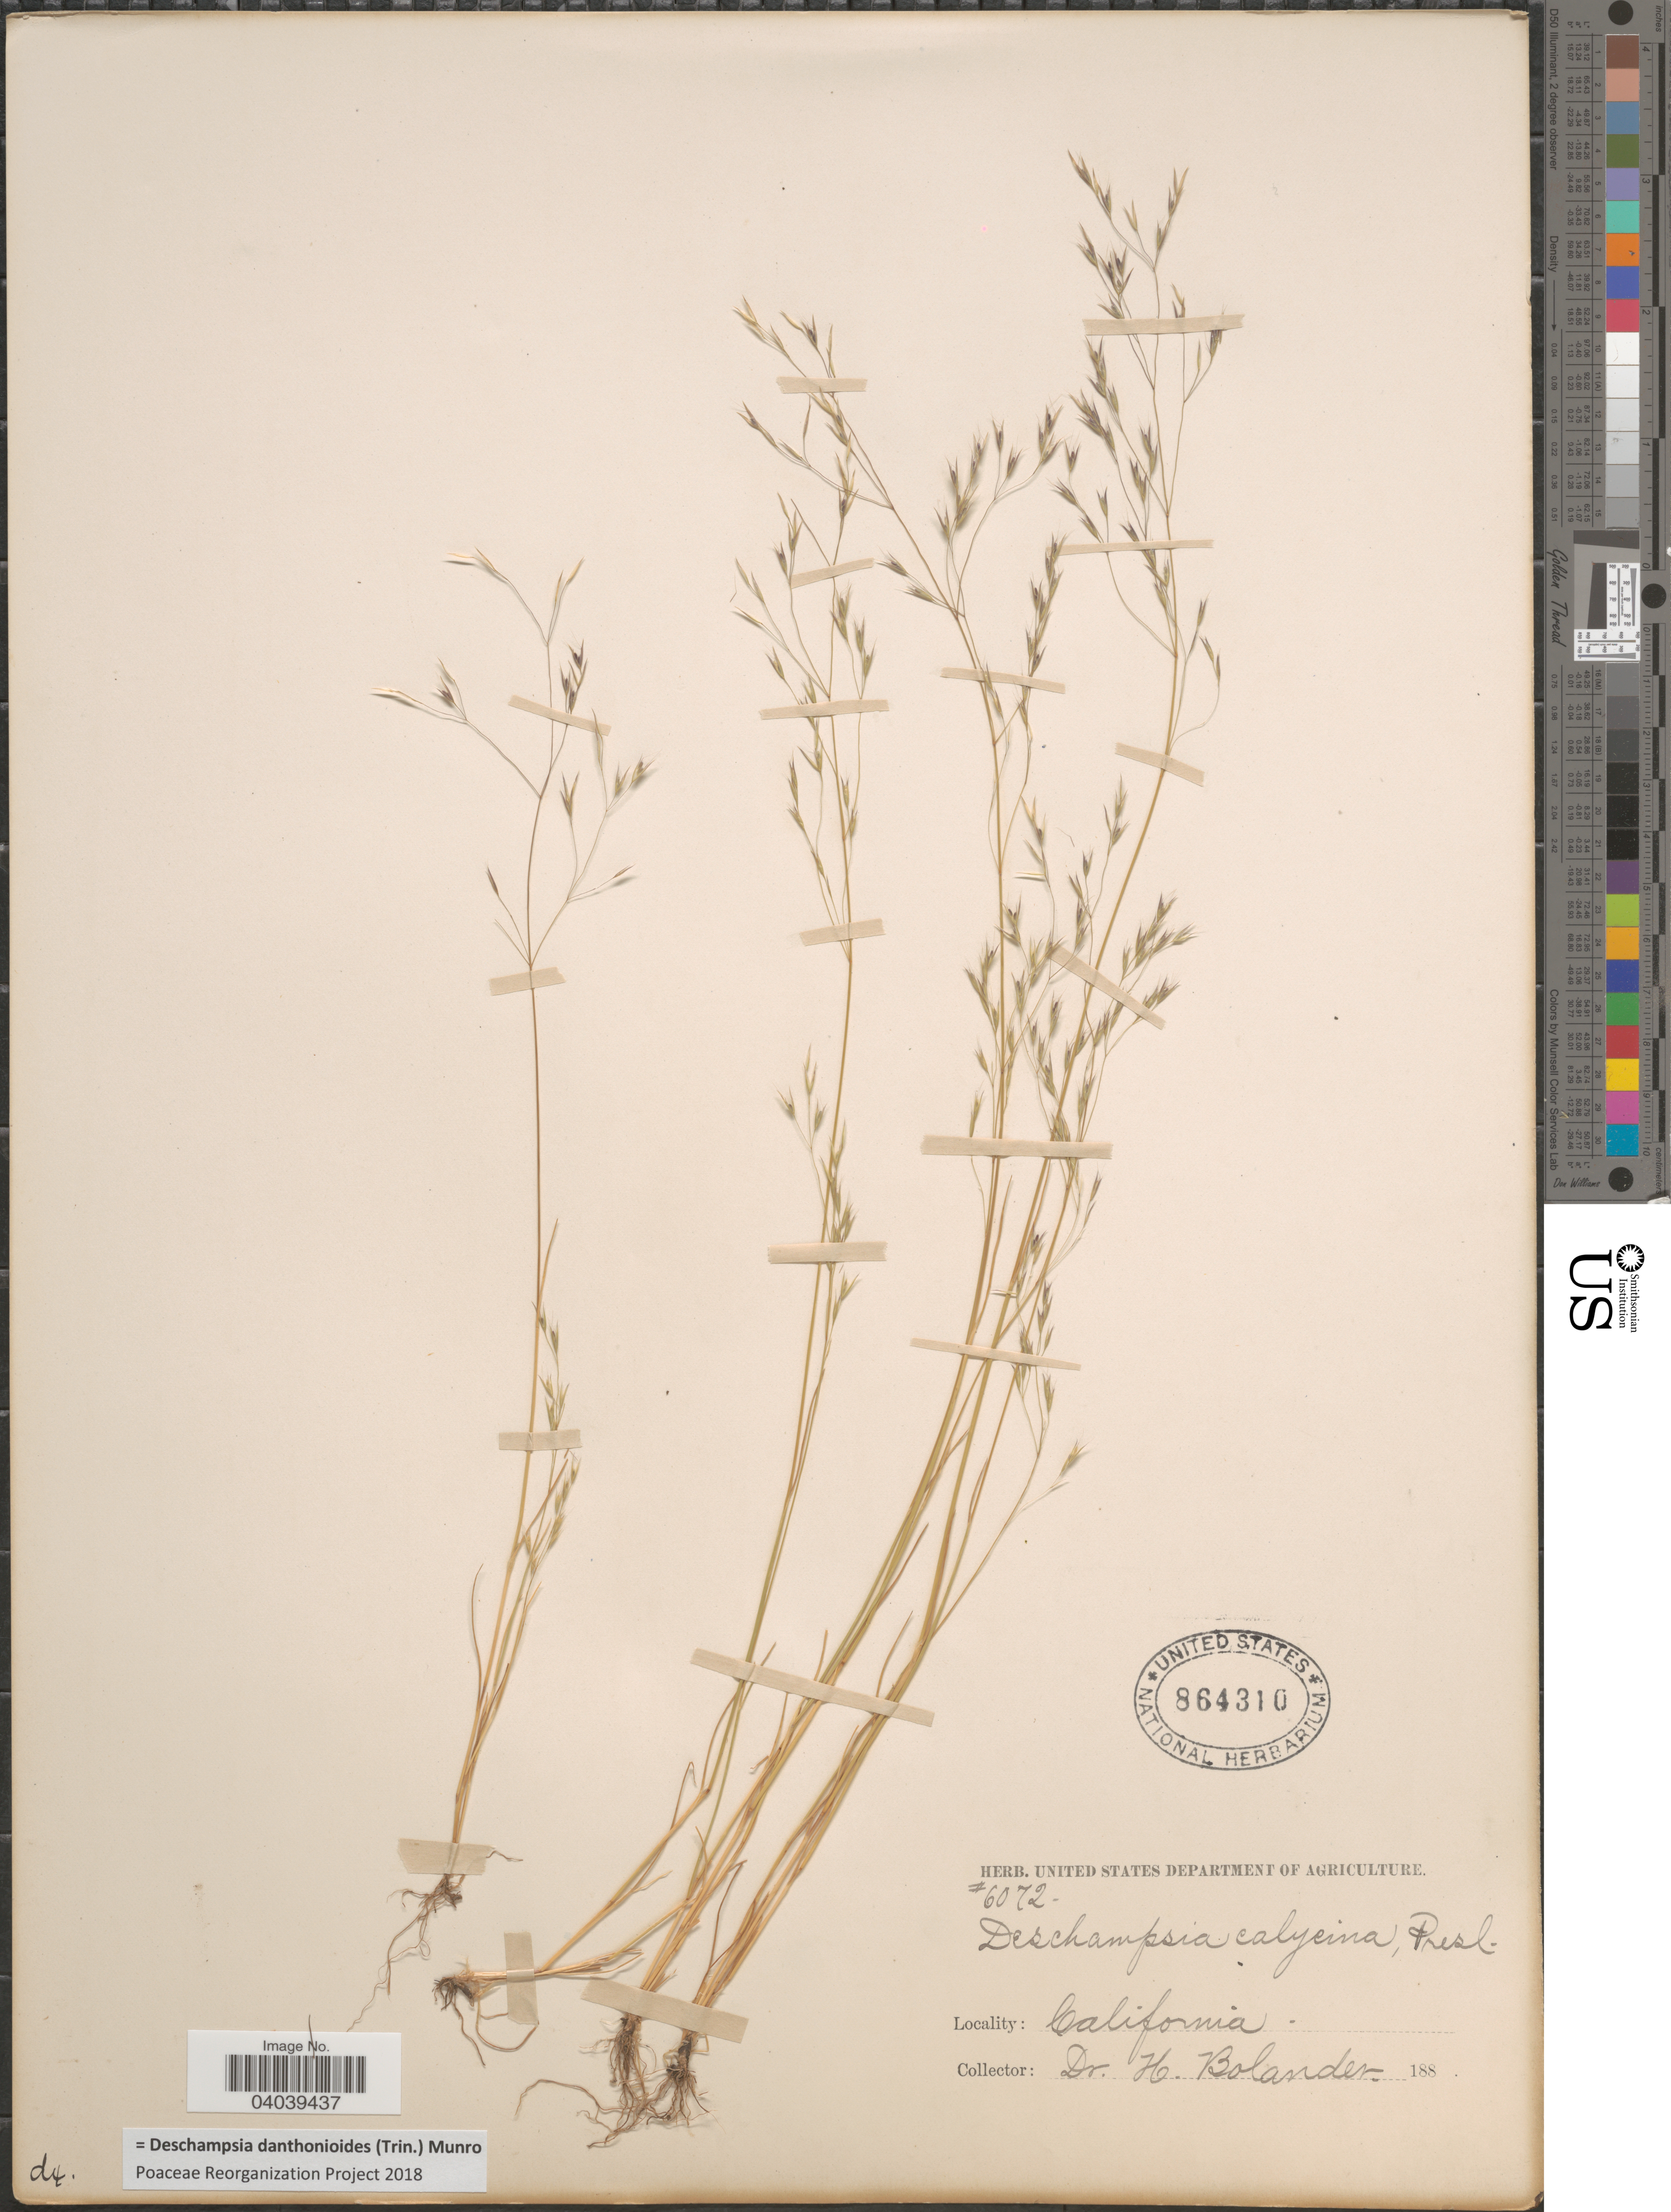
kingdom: Plantae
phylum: Tracheophyta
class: Liliopsida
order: Poales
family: Poaceae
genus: Deschampsia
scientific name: Deschampsia danthonioides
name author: (Trin.) Munro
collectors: H. Bolander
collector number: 6072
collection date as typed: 188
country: United States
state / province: California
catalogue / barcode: US 864310